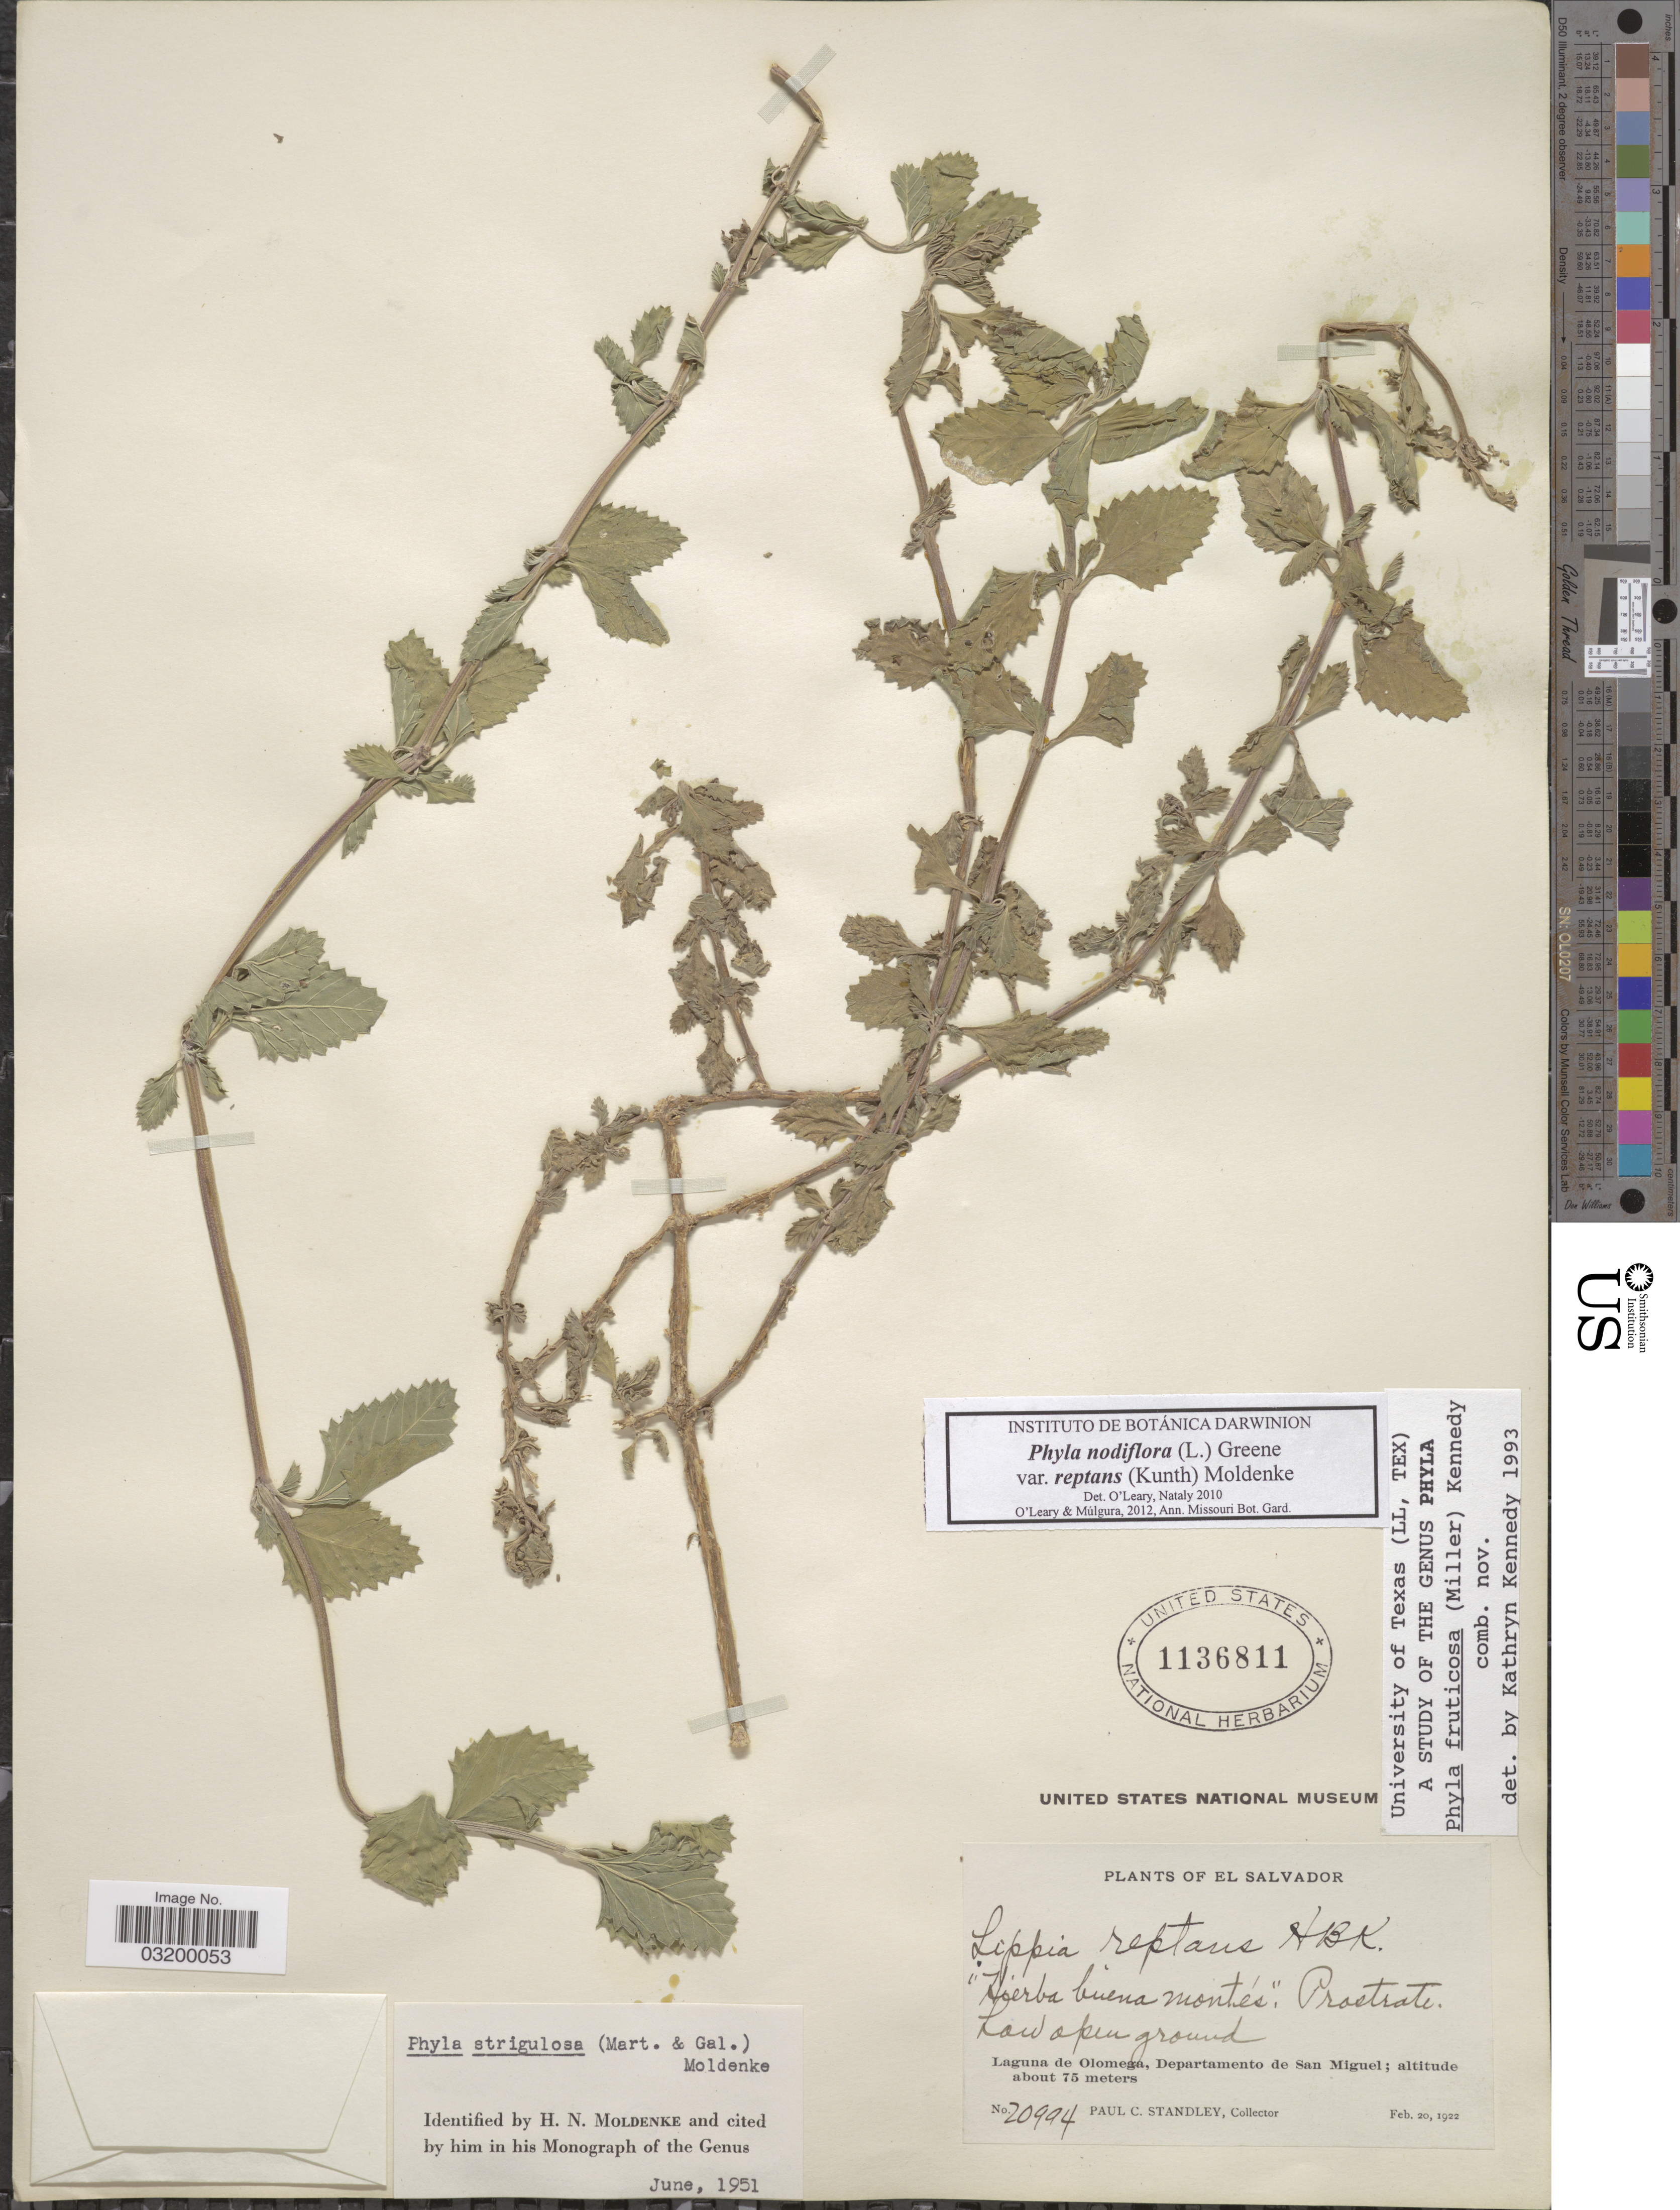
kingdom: Plantae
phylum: Tracheophyta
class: Magnoliopsida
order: Lamiales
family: Verbenaceae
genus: Phyla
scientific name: Phyla nodiflora var. reptans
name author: (Kunth) Moldenke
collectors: P. C. Standley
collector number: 20994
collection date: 1922-02-20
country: El Salvador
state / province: San Miguel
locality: Laguna de Olomega, Departamento de San Miguel.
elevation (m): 75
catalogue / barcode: US 1136811